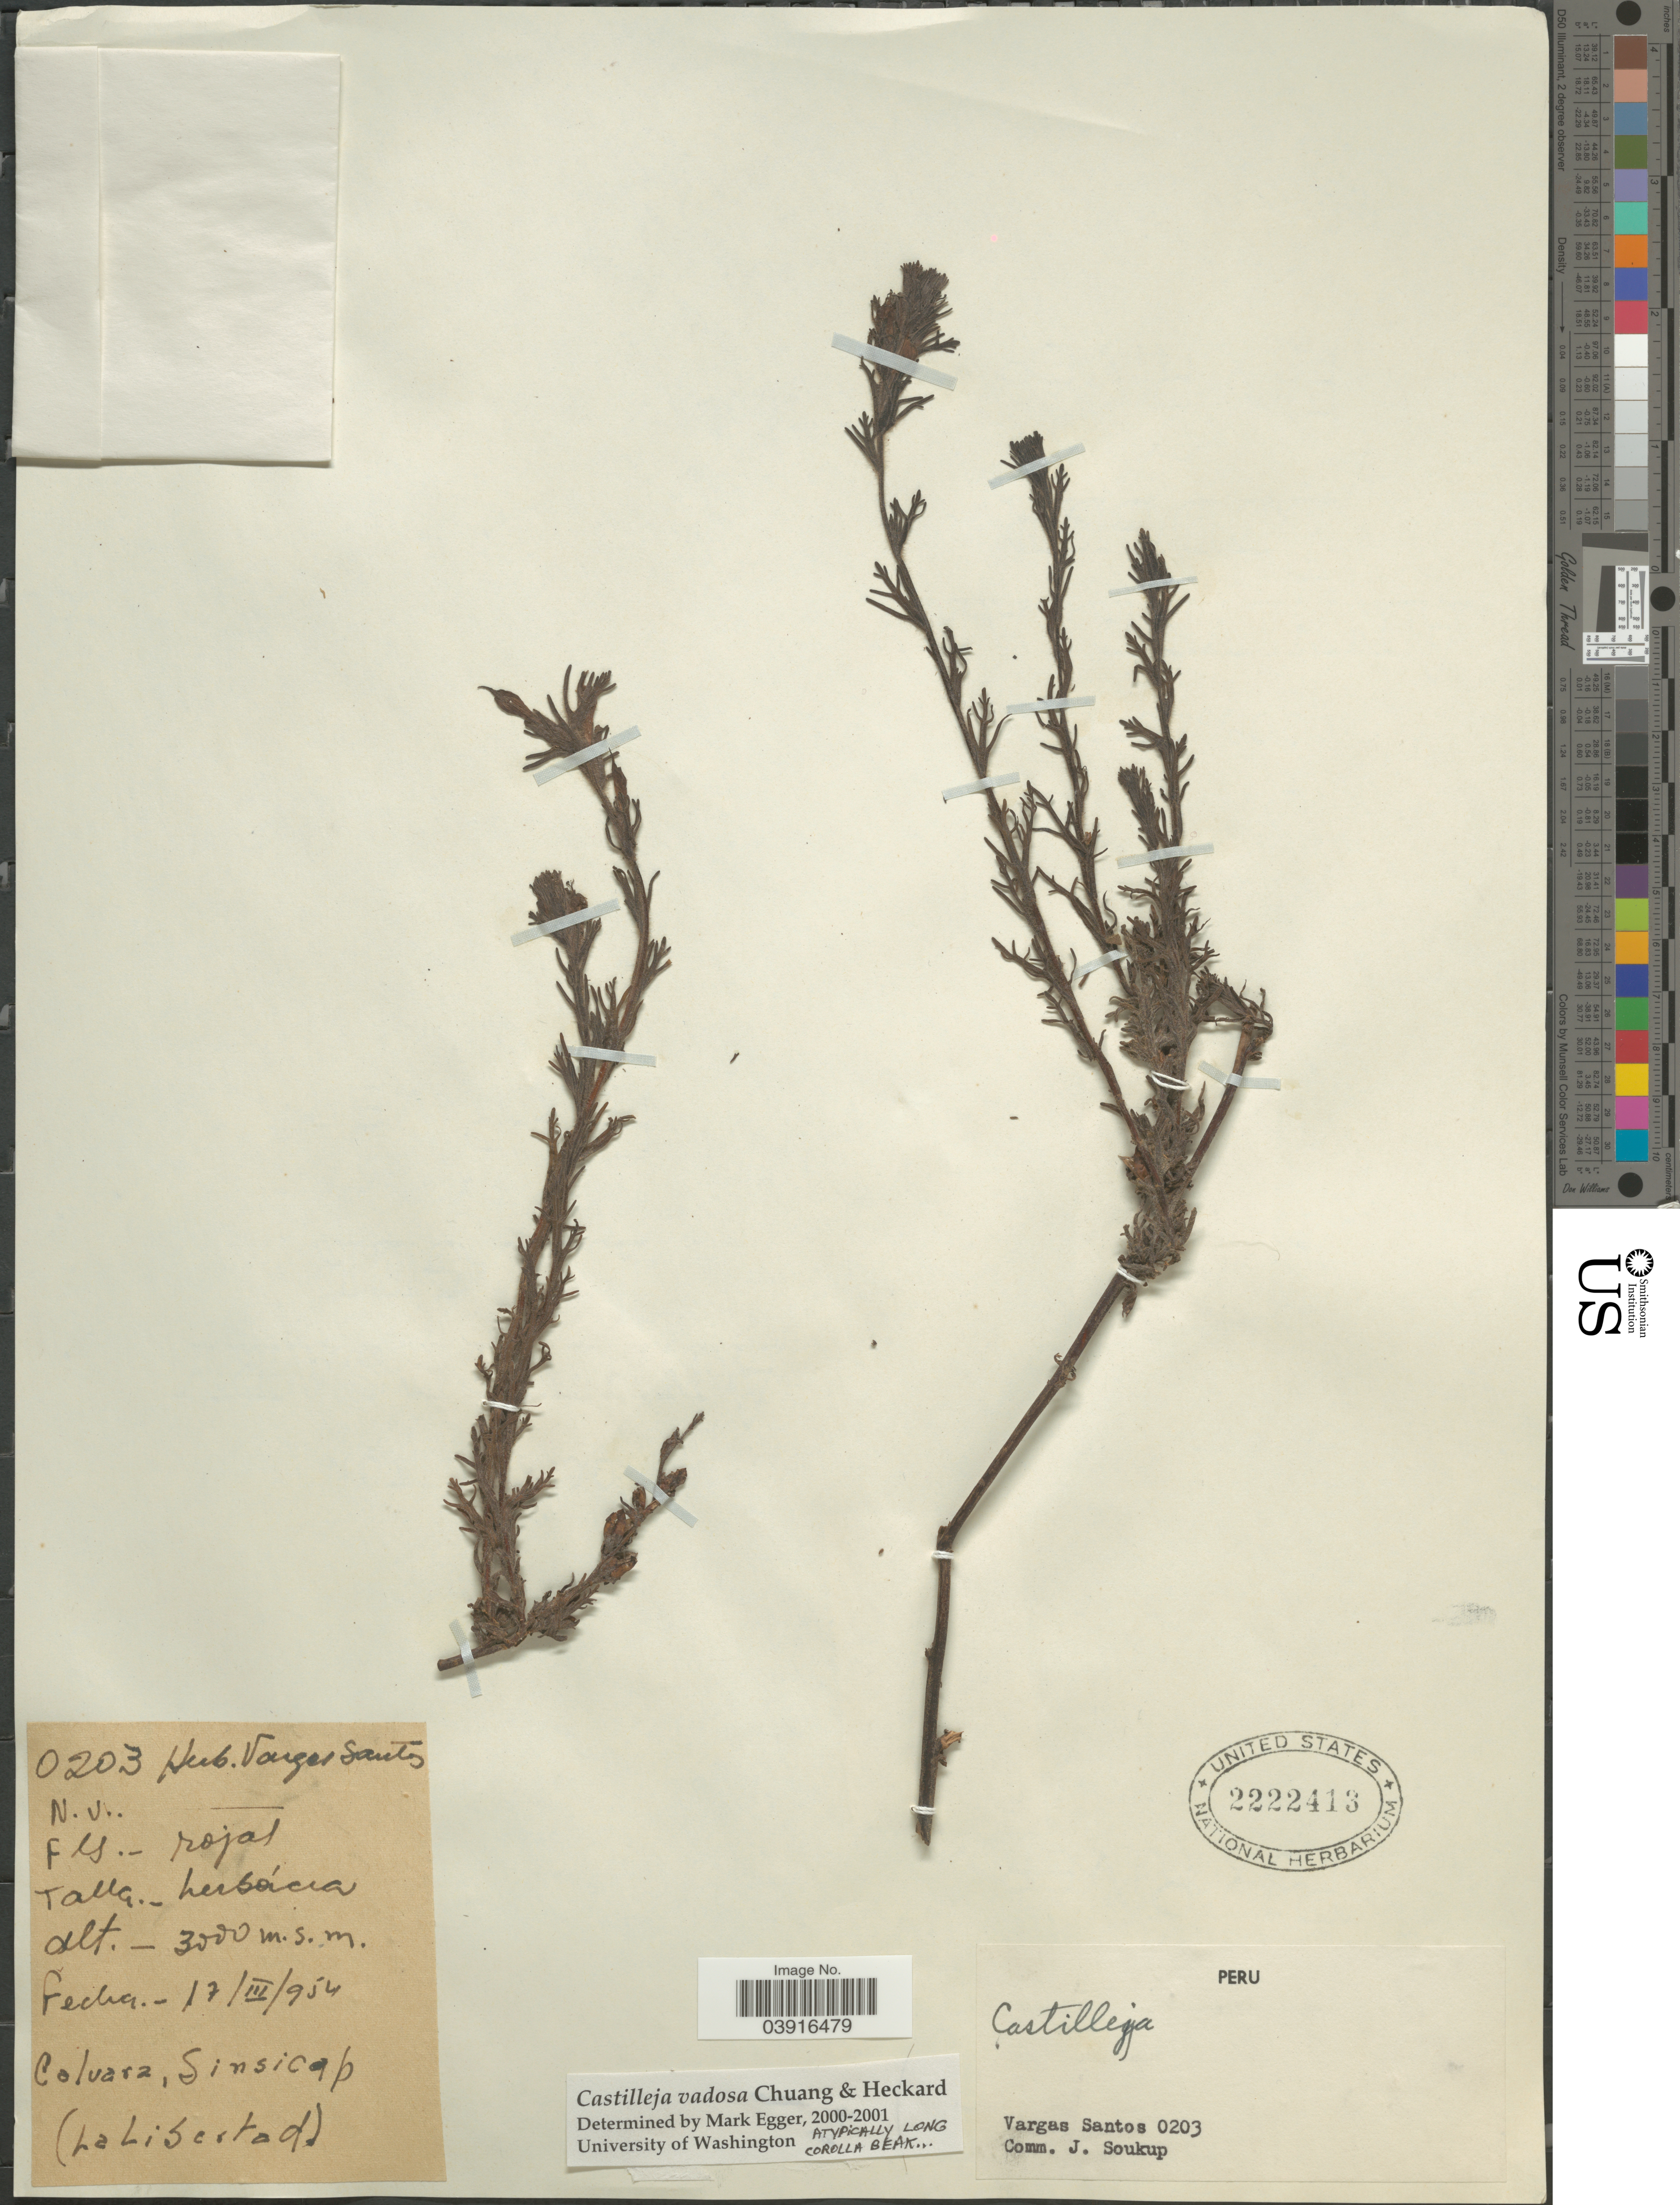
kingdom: Plantae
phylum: Tracheophyta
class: Magnoliopsida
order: Lamiales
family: Orobanchaceae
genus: Castilleja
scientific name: Castilleja vadosa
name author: T.I. Chuang & Heckard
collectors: V. Santos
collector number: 0203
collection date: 1954-03-17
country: Peru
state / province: La Libertad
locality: Caluara, Sinsicap.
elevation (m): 3000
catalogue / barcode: US 2222413